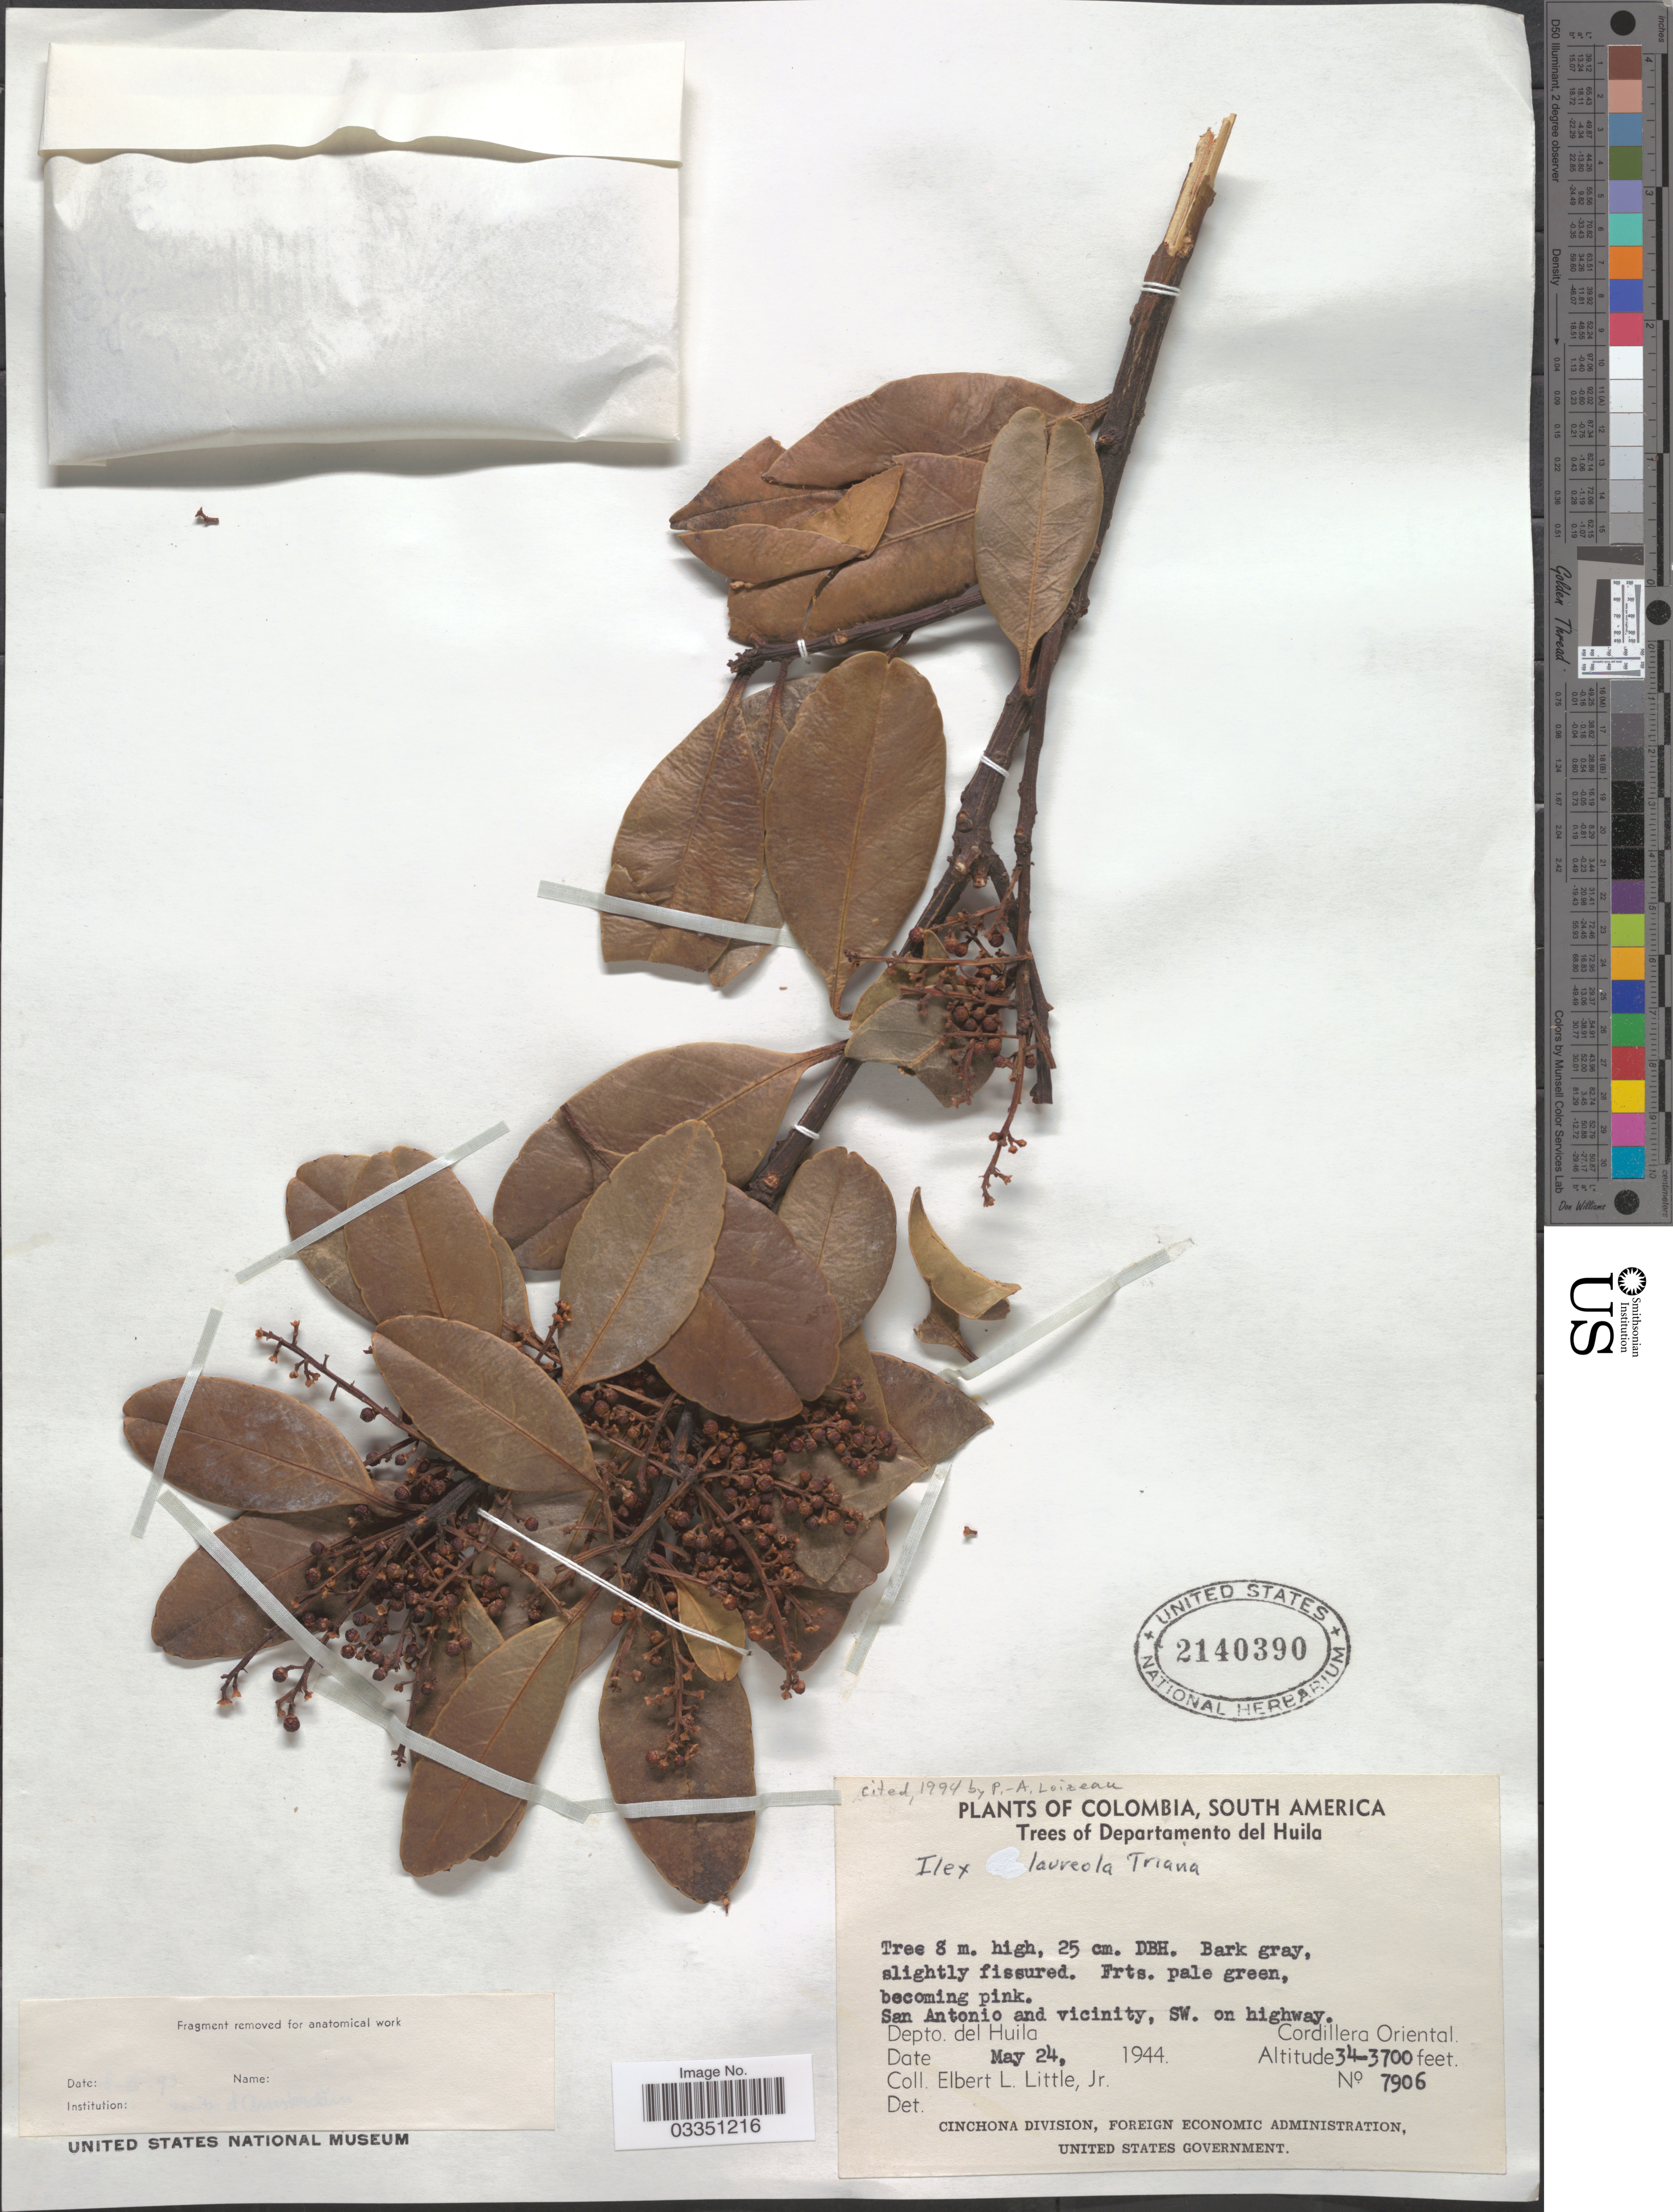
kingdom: Plantae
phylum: Tracheophyta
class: Magnoliopsida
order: Aquifoliales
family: Aquifoliaceae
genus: Ilex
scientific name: Ilex laureola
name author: Triana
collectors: E. L. Little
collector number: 7906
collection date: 1944-05-24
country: Colombia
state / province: Huila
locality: Departamento del Huila. San Antonio and vicinity, SW. on highway. Depto. del Huila. Cordillera Oriental.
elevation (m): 1036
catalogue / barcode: US 2140390